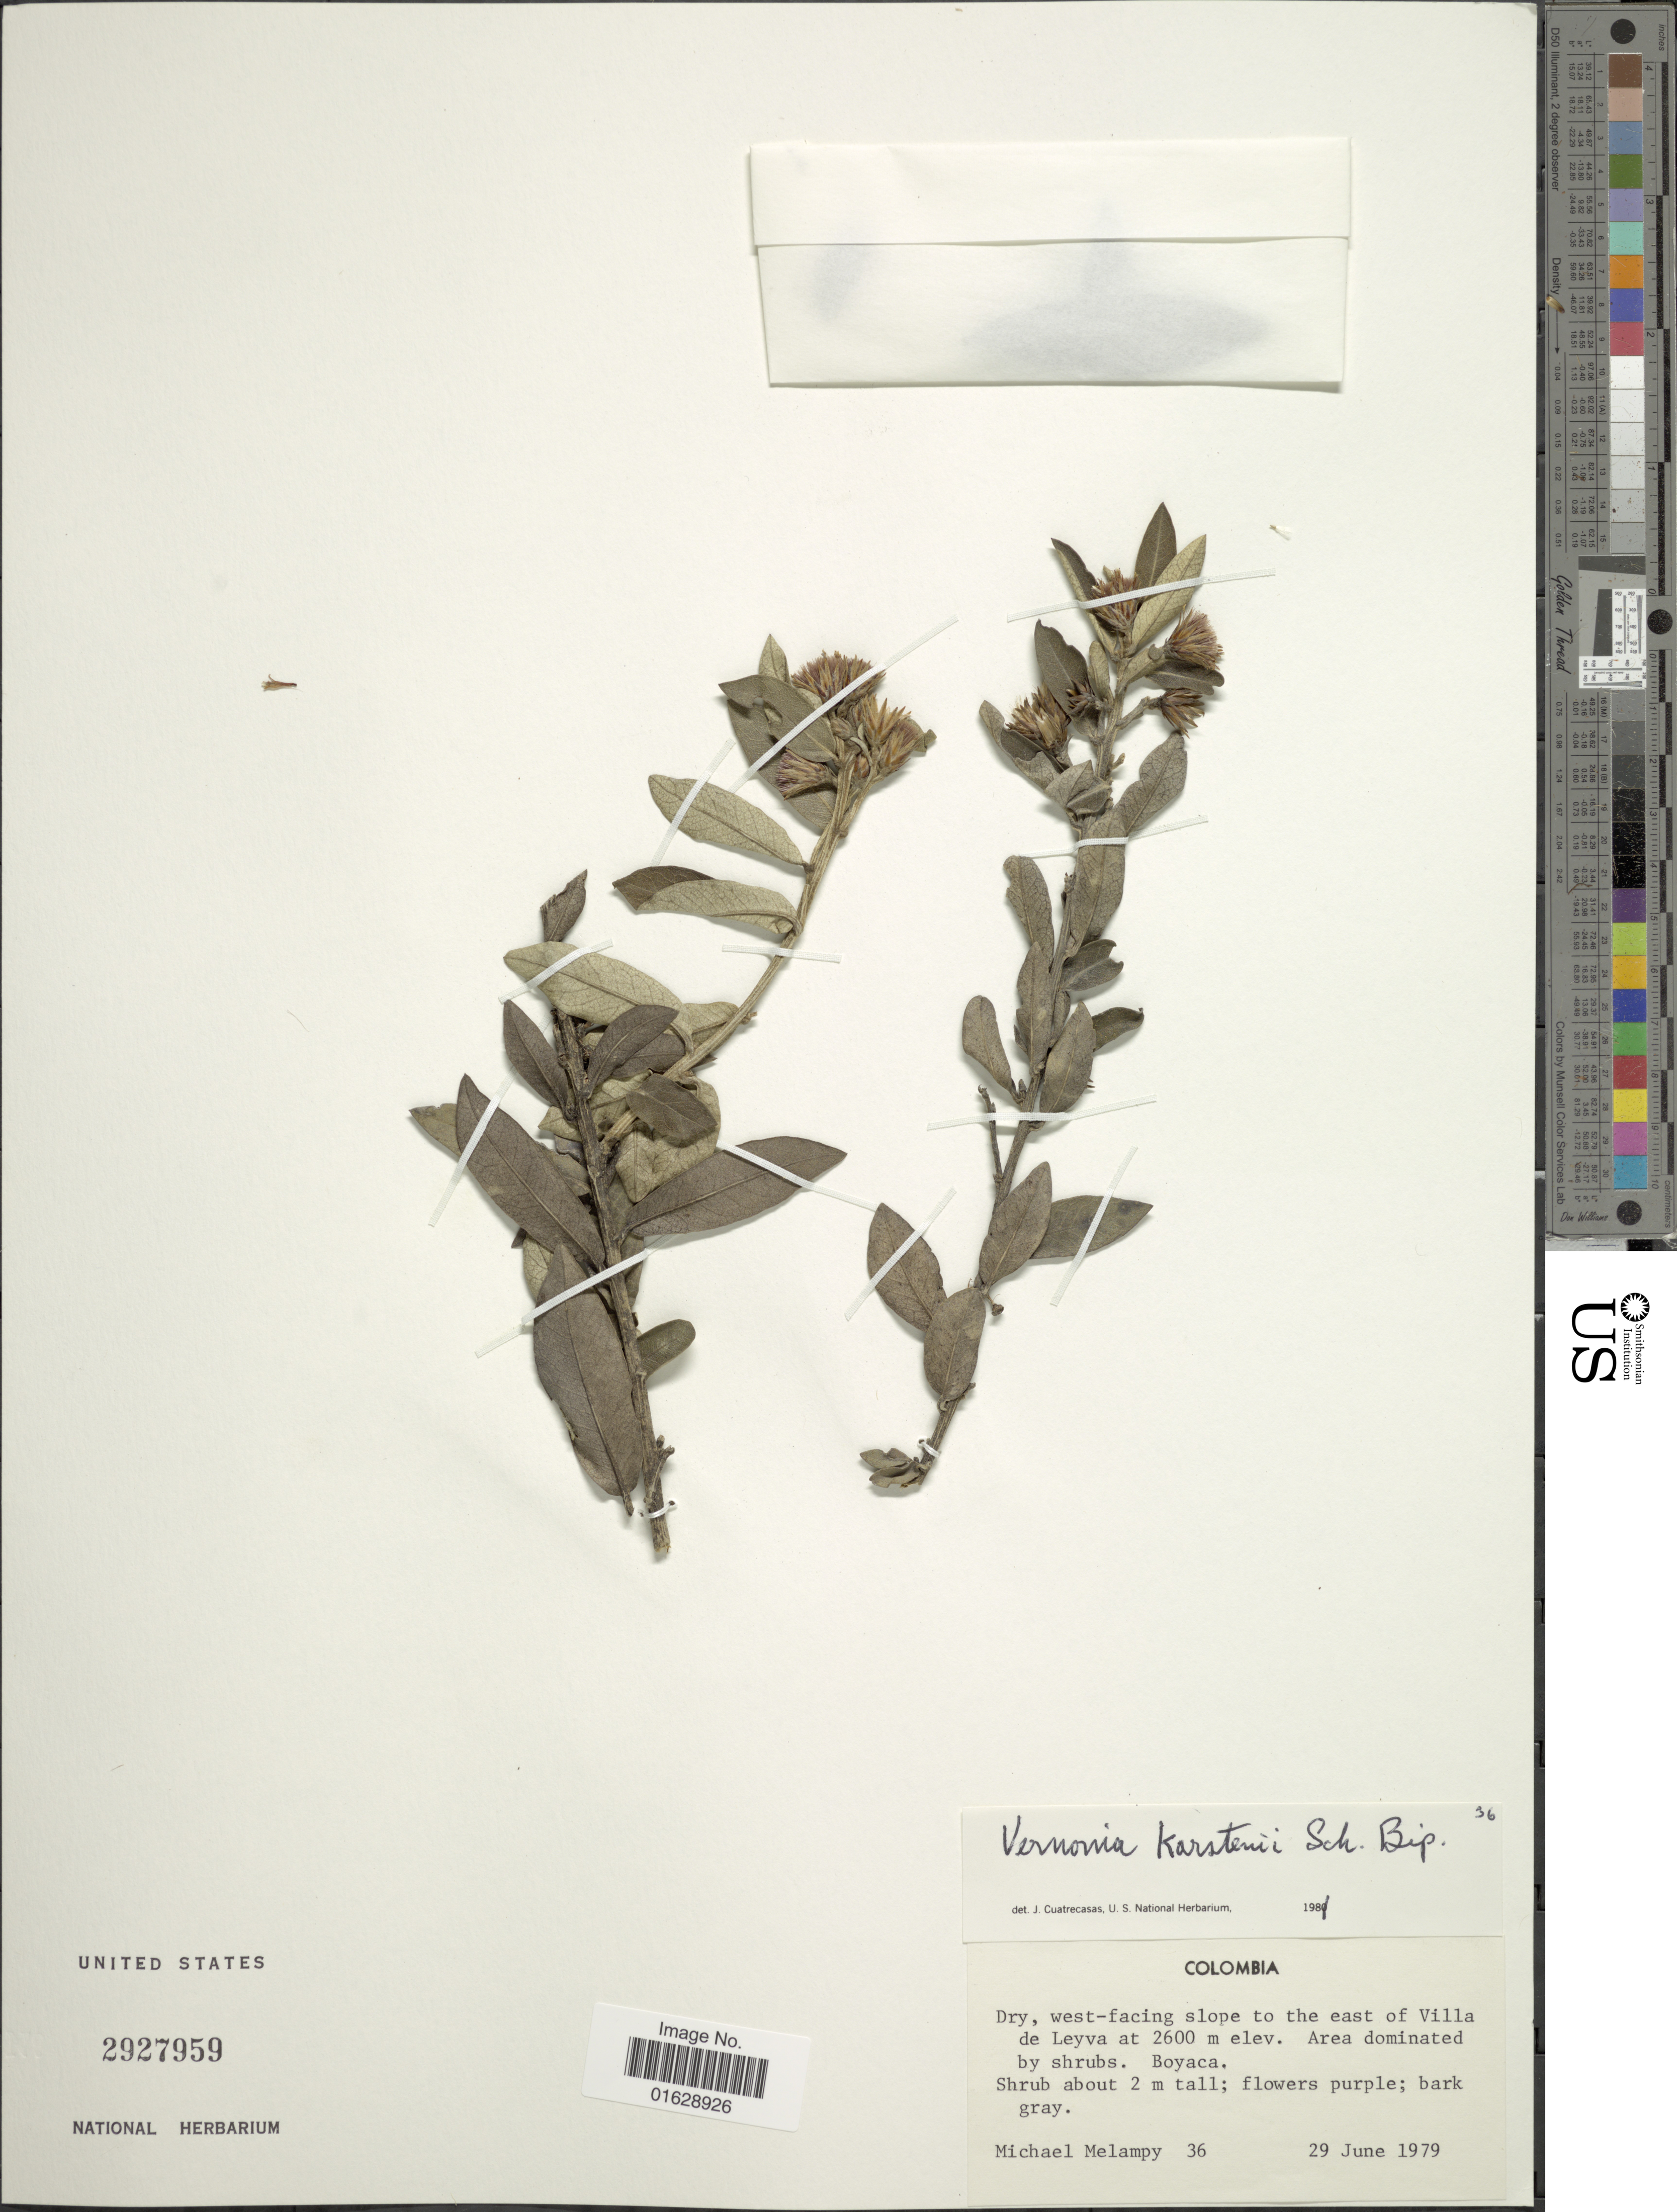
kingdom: Plantae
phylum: Tracheophyta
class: Magnoliopsida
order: Asterales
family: Asteraceae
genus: Lepidaploa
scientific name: Lepidaploa karstenii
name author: (Sch. Bip.) H. Rob.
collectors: M. Melampy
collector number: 36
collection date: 1979-06-29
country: Colombia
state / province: Boyacá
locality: Dry, west-facing slope to the east of Villa de Leyva.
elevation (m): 2600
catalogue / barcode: US 2927959